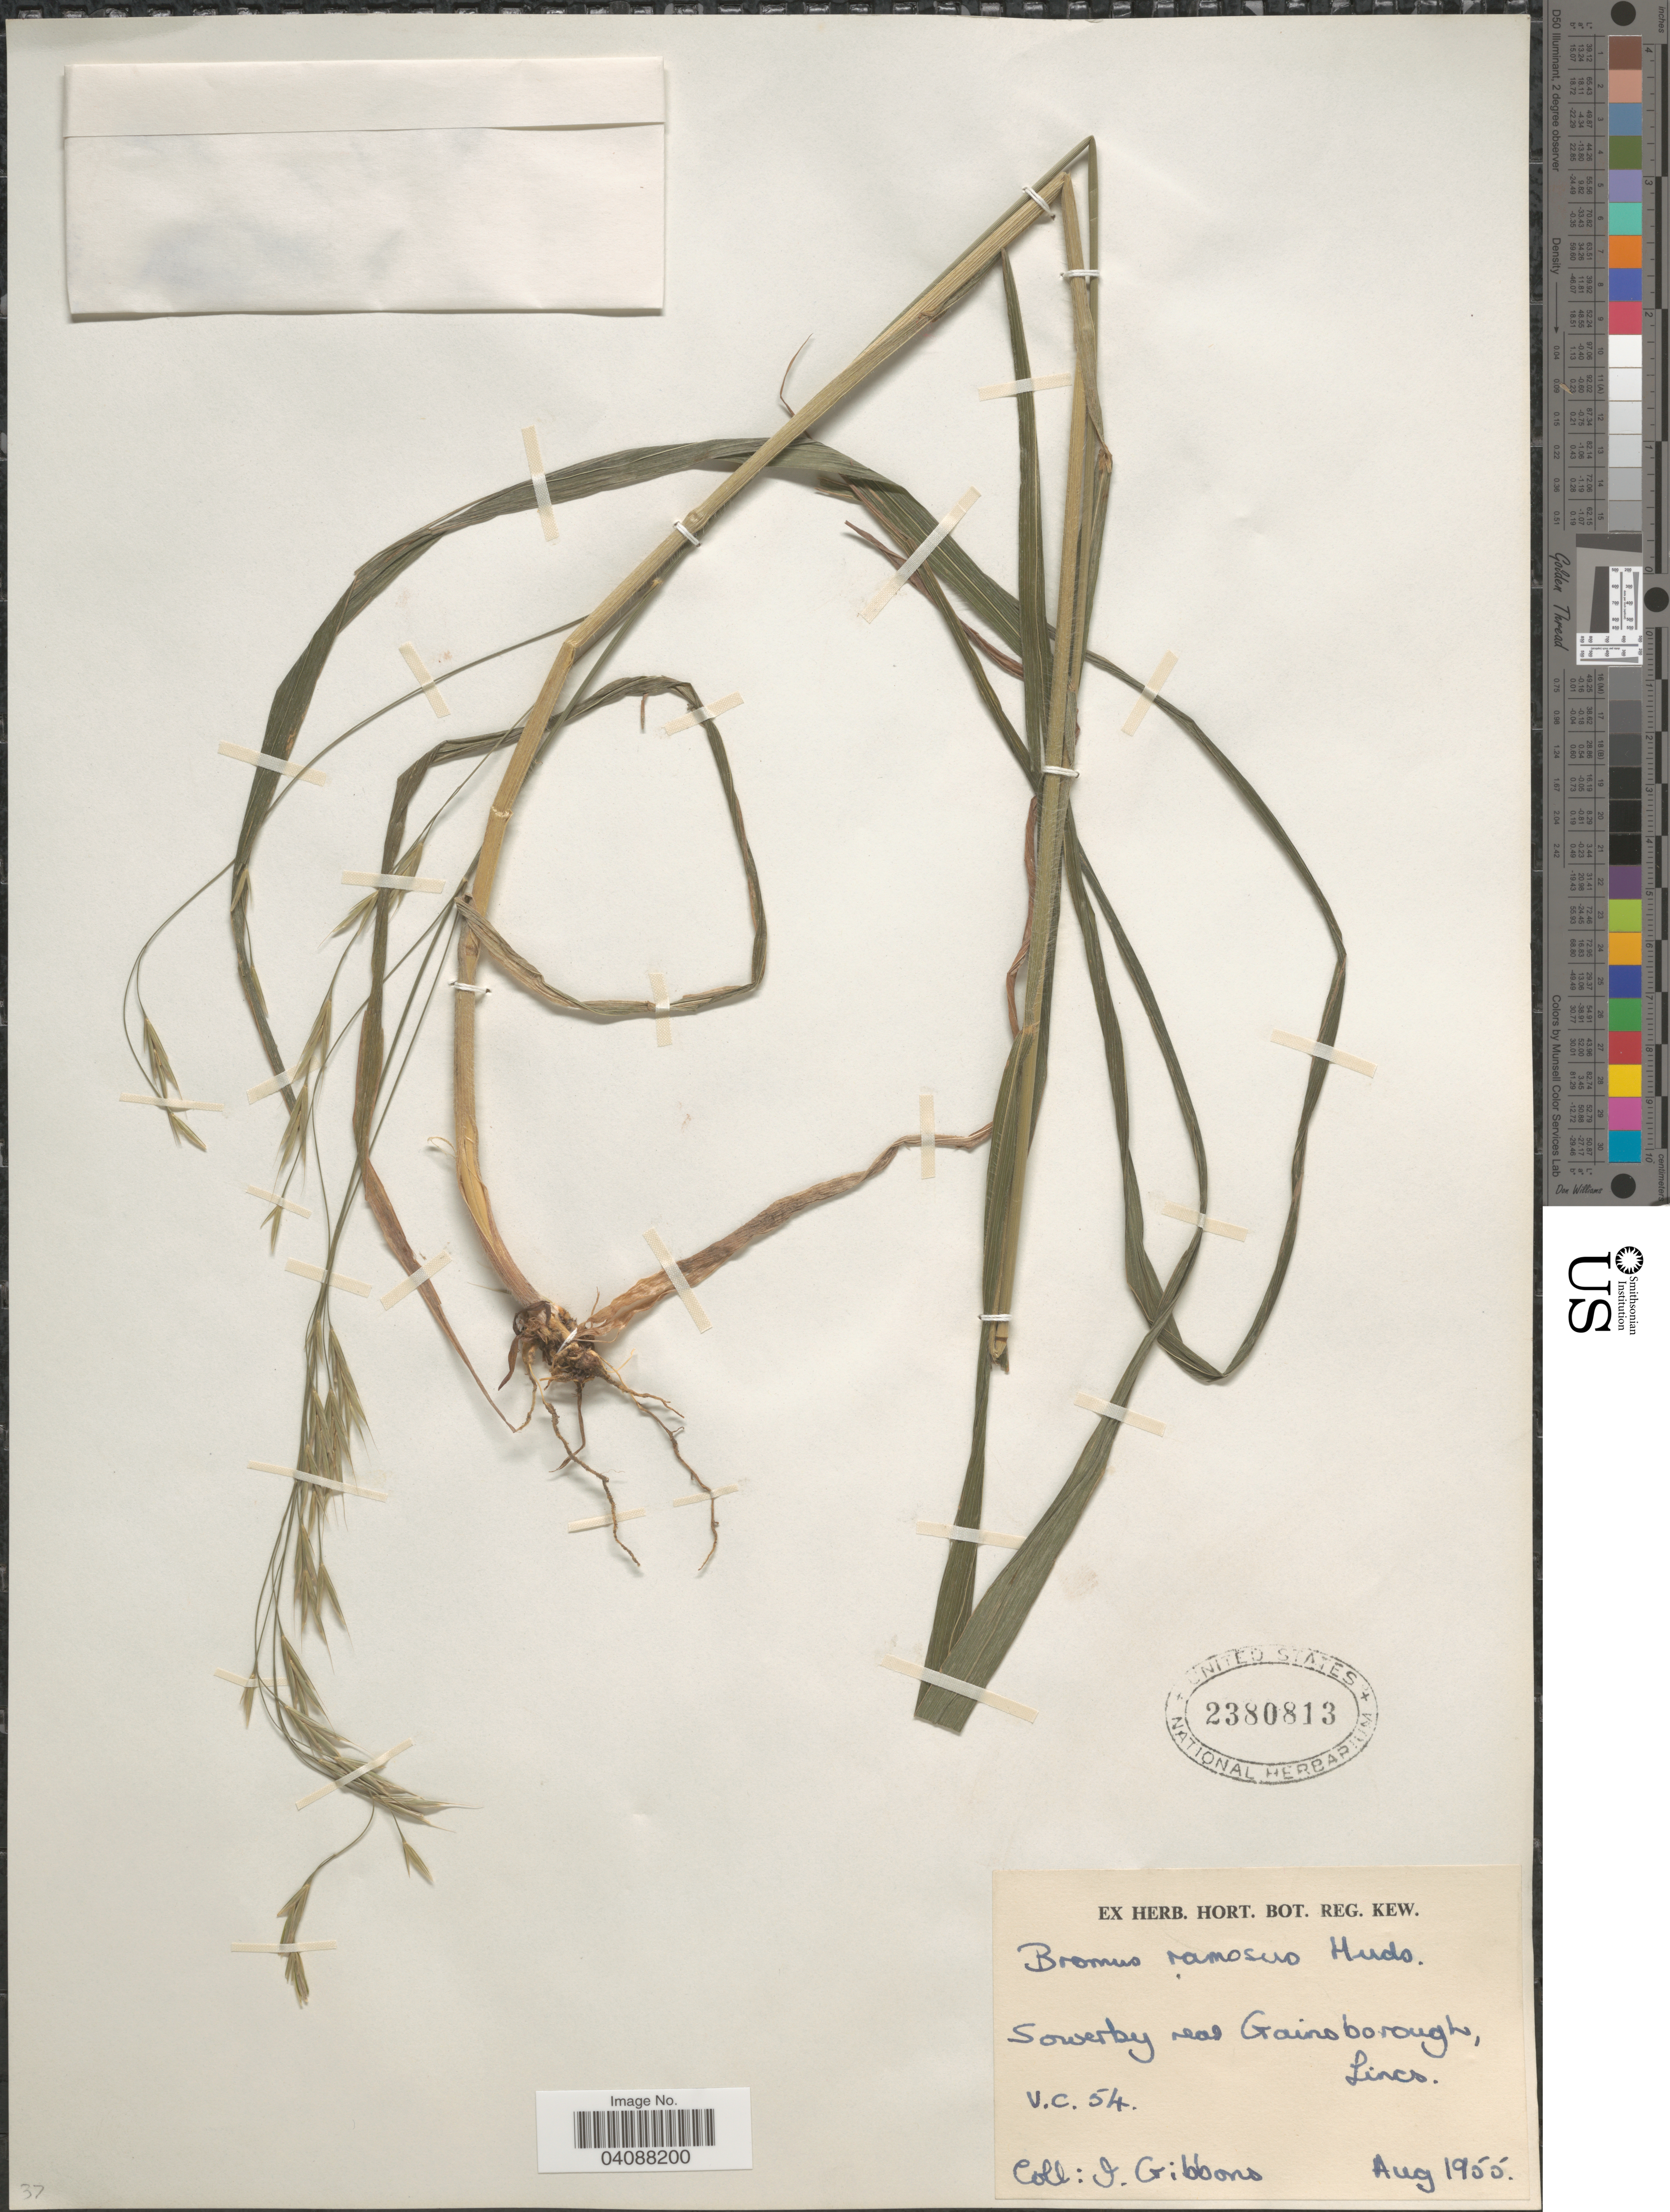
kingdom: Plantae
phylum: Tracheophyta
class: Liliopsida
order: Poales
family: Poaceae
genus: Bromus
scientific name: Bromus ramosus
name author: Huds.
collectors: I. Gribbons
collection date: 1955-08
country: United Kingdom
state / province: England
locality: Sowerby near Gainsborough, Lincs. V.C. 54.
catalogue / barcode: US 2380813